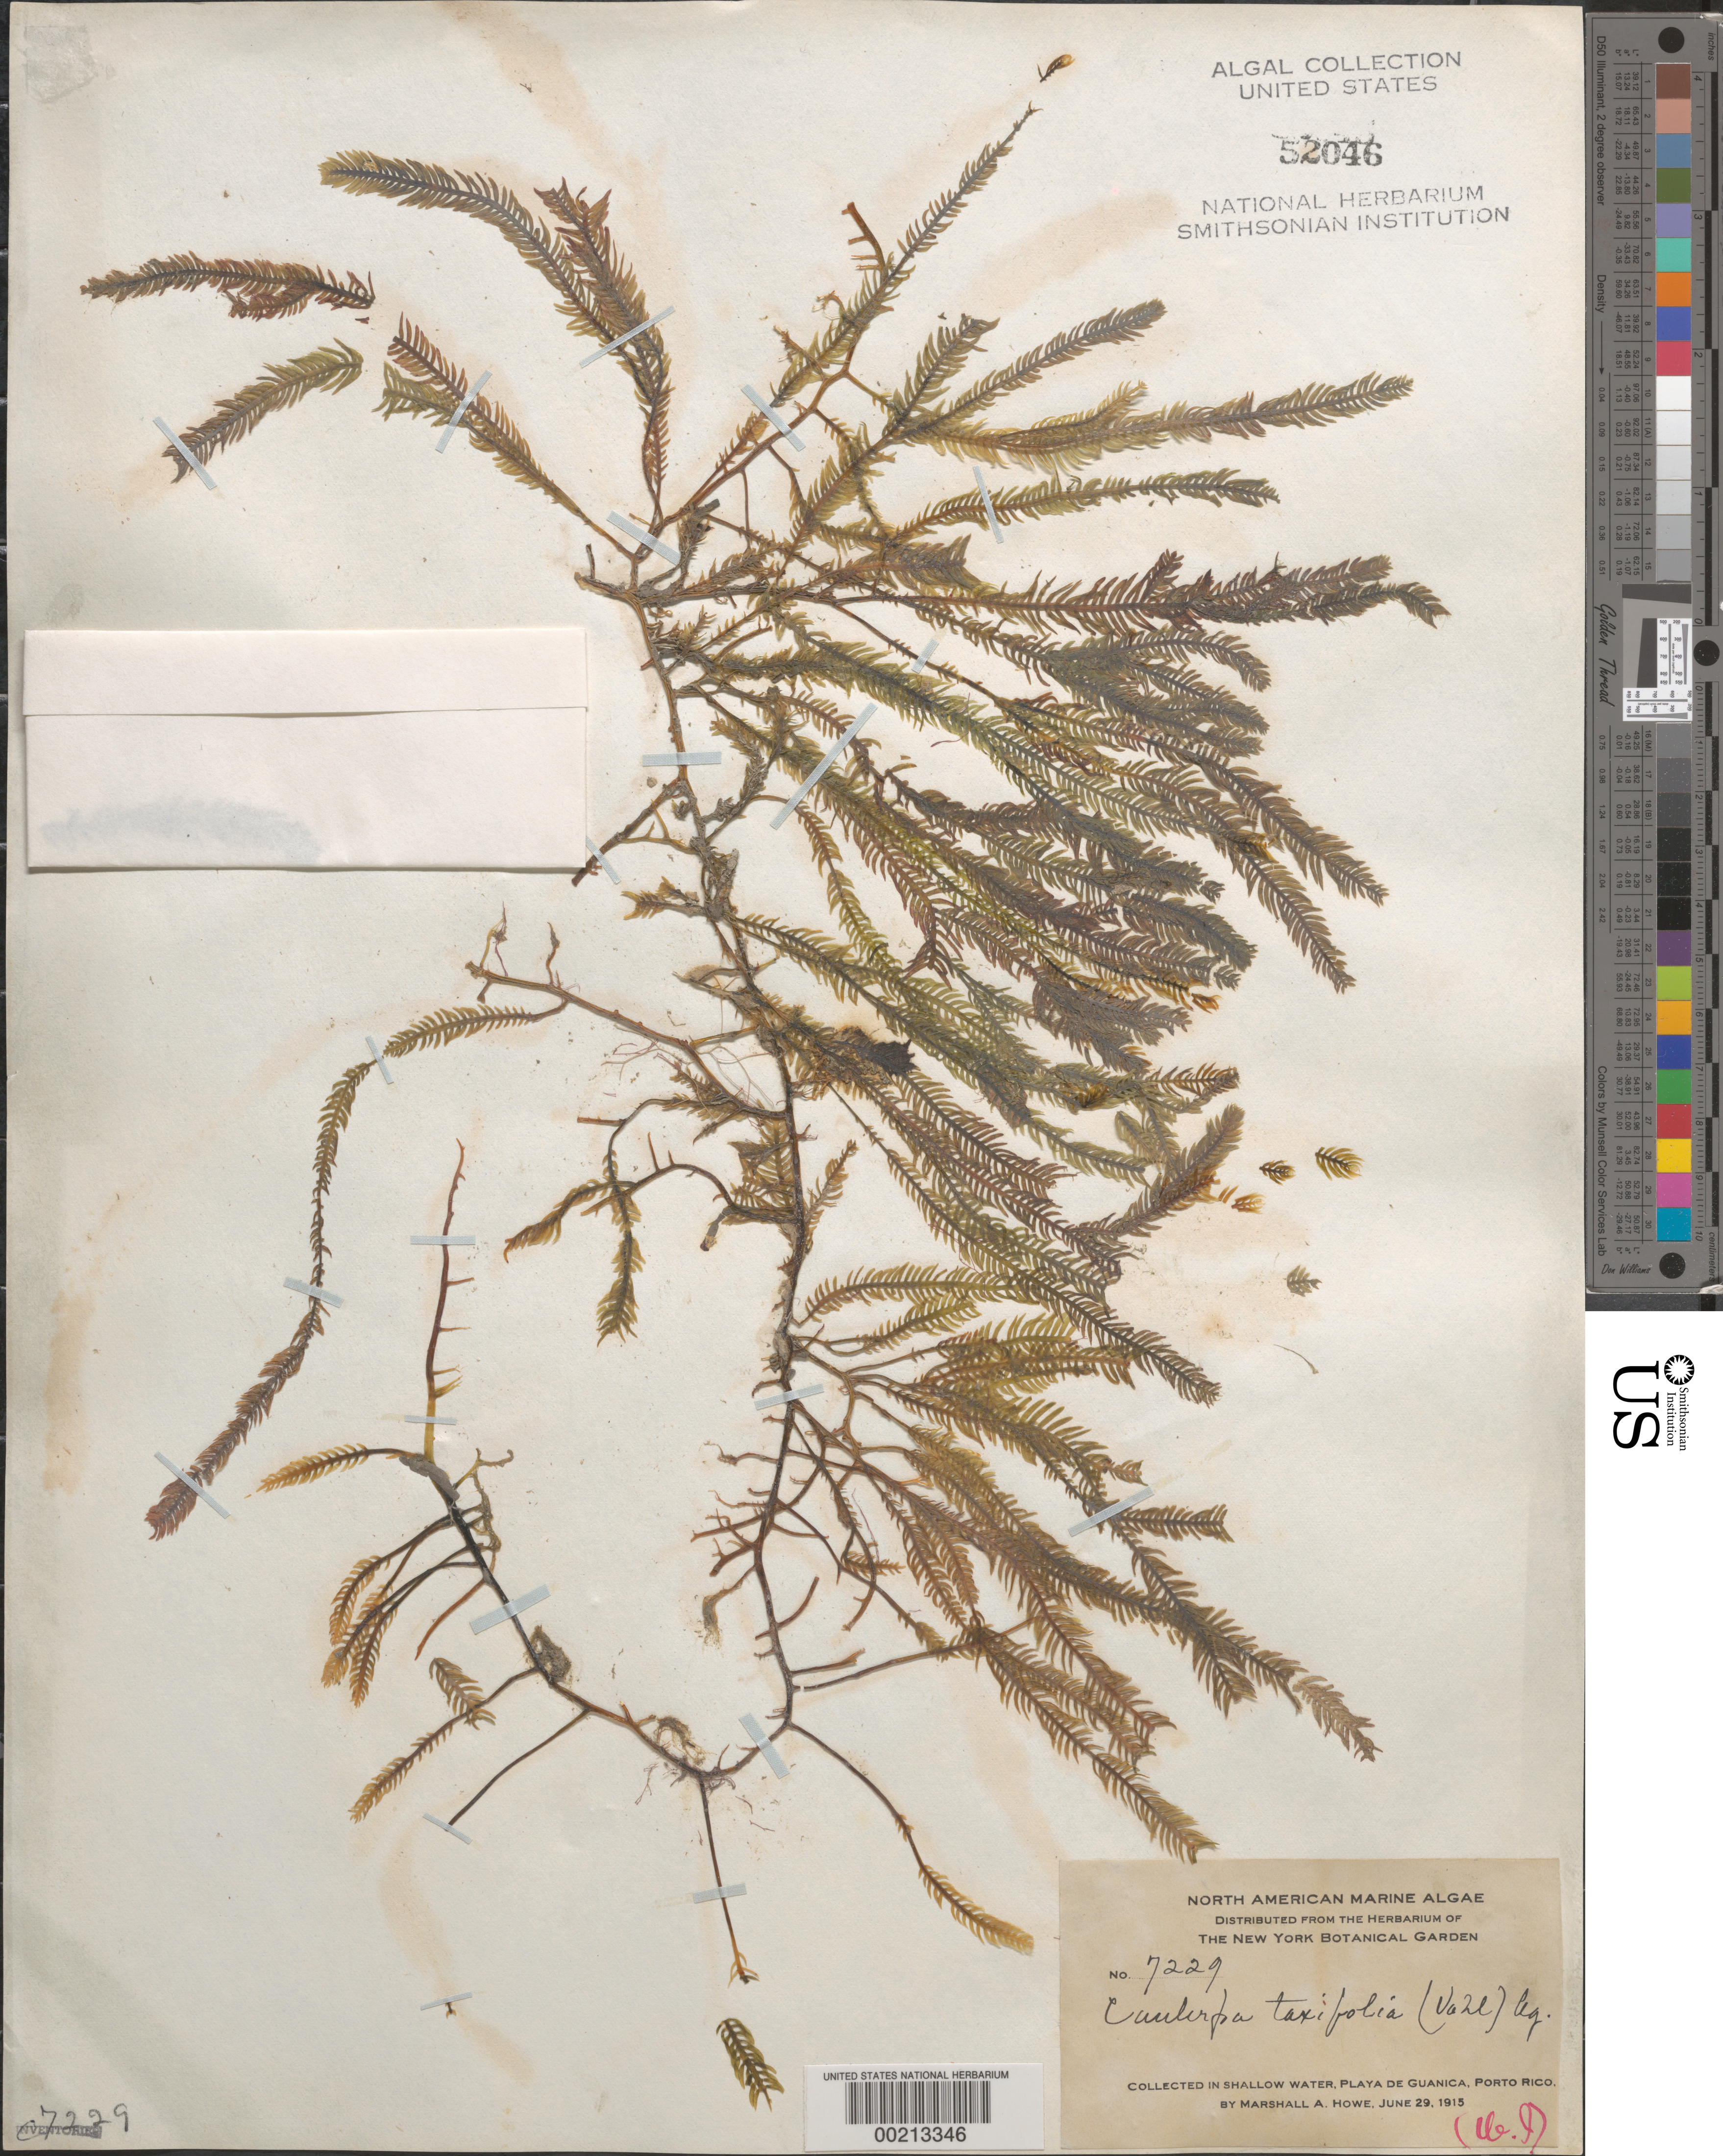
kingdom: Plantae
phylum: Chlorophyta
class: Ulvophyceae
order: Bryopsidales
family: Caulerpaceae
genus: Caulerpa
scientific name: Caulerpa taxifolia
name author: (M. Vahl) C. Agardh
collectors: M. A. Howe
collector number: MAH 7229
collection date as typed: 29 Jun 1915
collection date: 1915-06-29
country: Puerto Rico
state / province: Guanica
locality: Playa de Guanica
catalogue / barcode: US 52046